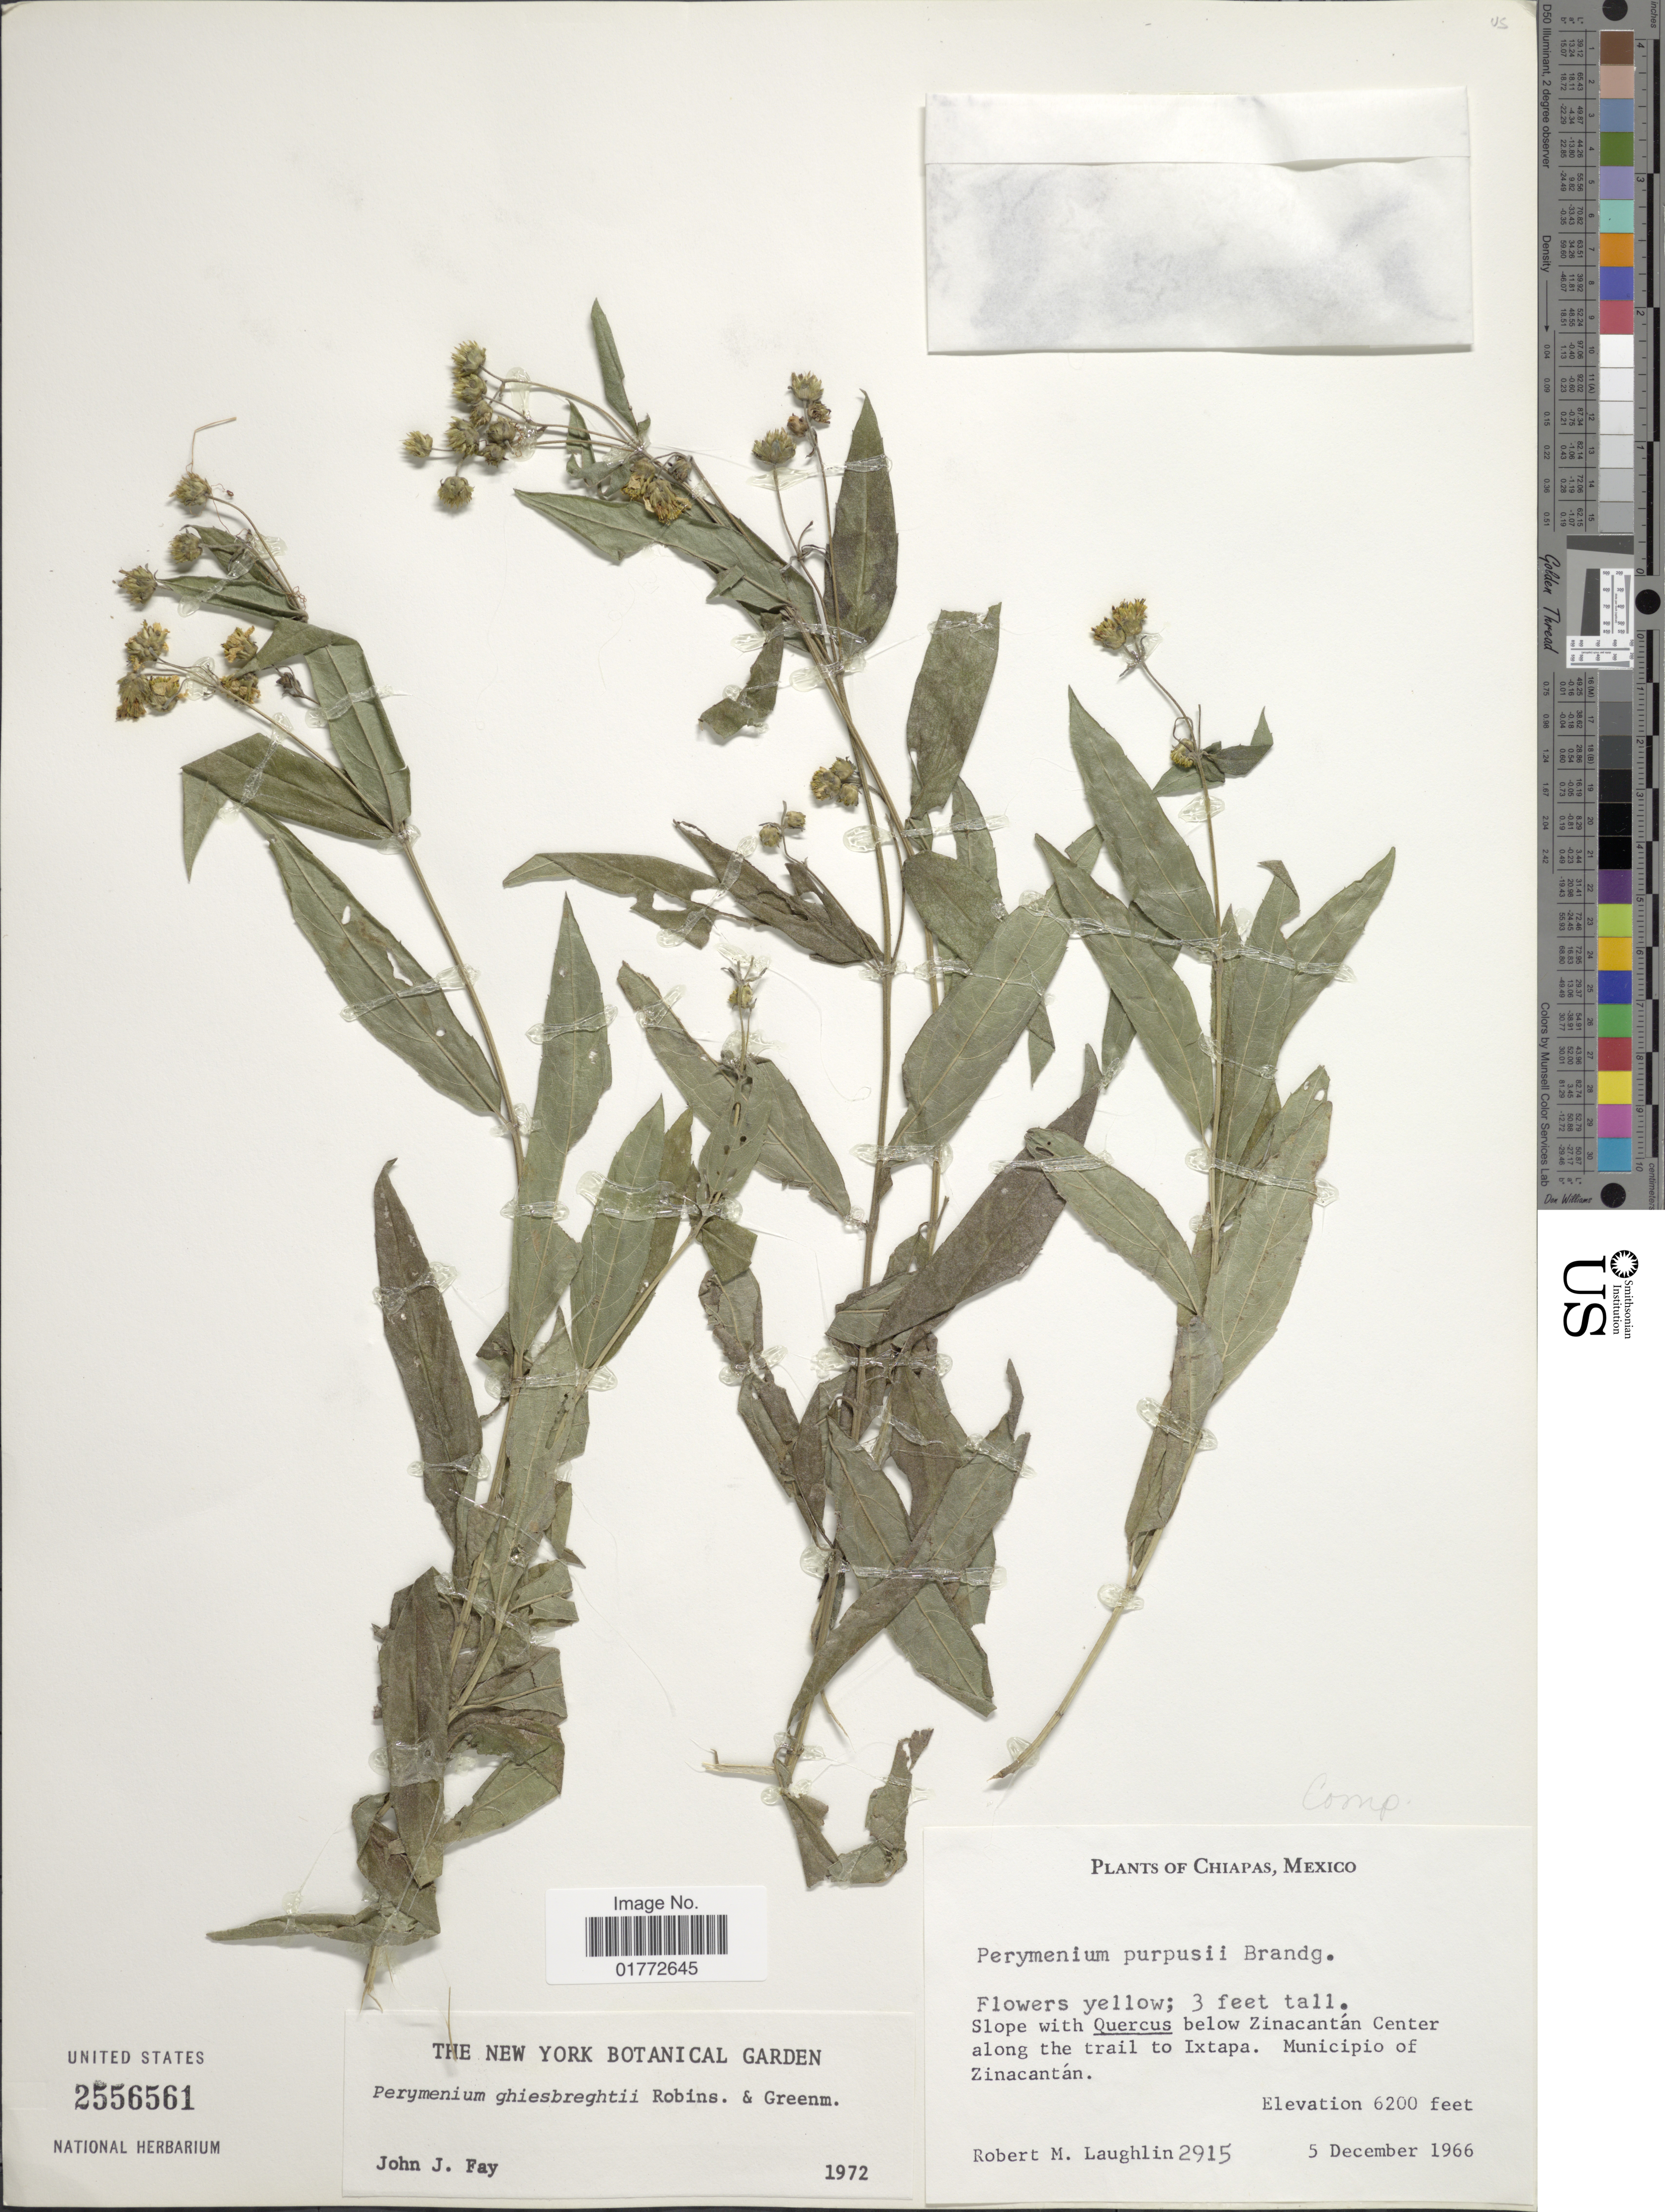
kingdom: Plantae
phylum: Tracheophyta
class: Magnoliopsida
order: Asterales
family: Asteraceae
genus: Perymenium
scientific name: Perymenium ghiesbreghtii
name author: B.L. Rob. & Greenm.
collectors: R. M. Laughlin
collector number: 2915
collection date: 1966-12-05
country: Mexico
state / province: Chiapas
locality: Slope with Quercus below Zinacantan Center along the trail to Ixtapa. Municipio of Zinacantan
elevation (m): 1890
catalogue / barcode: US 2556561